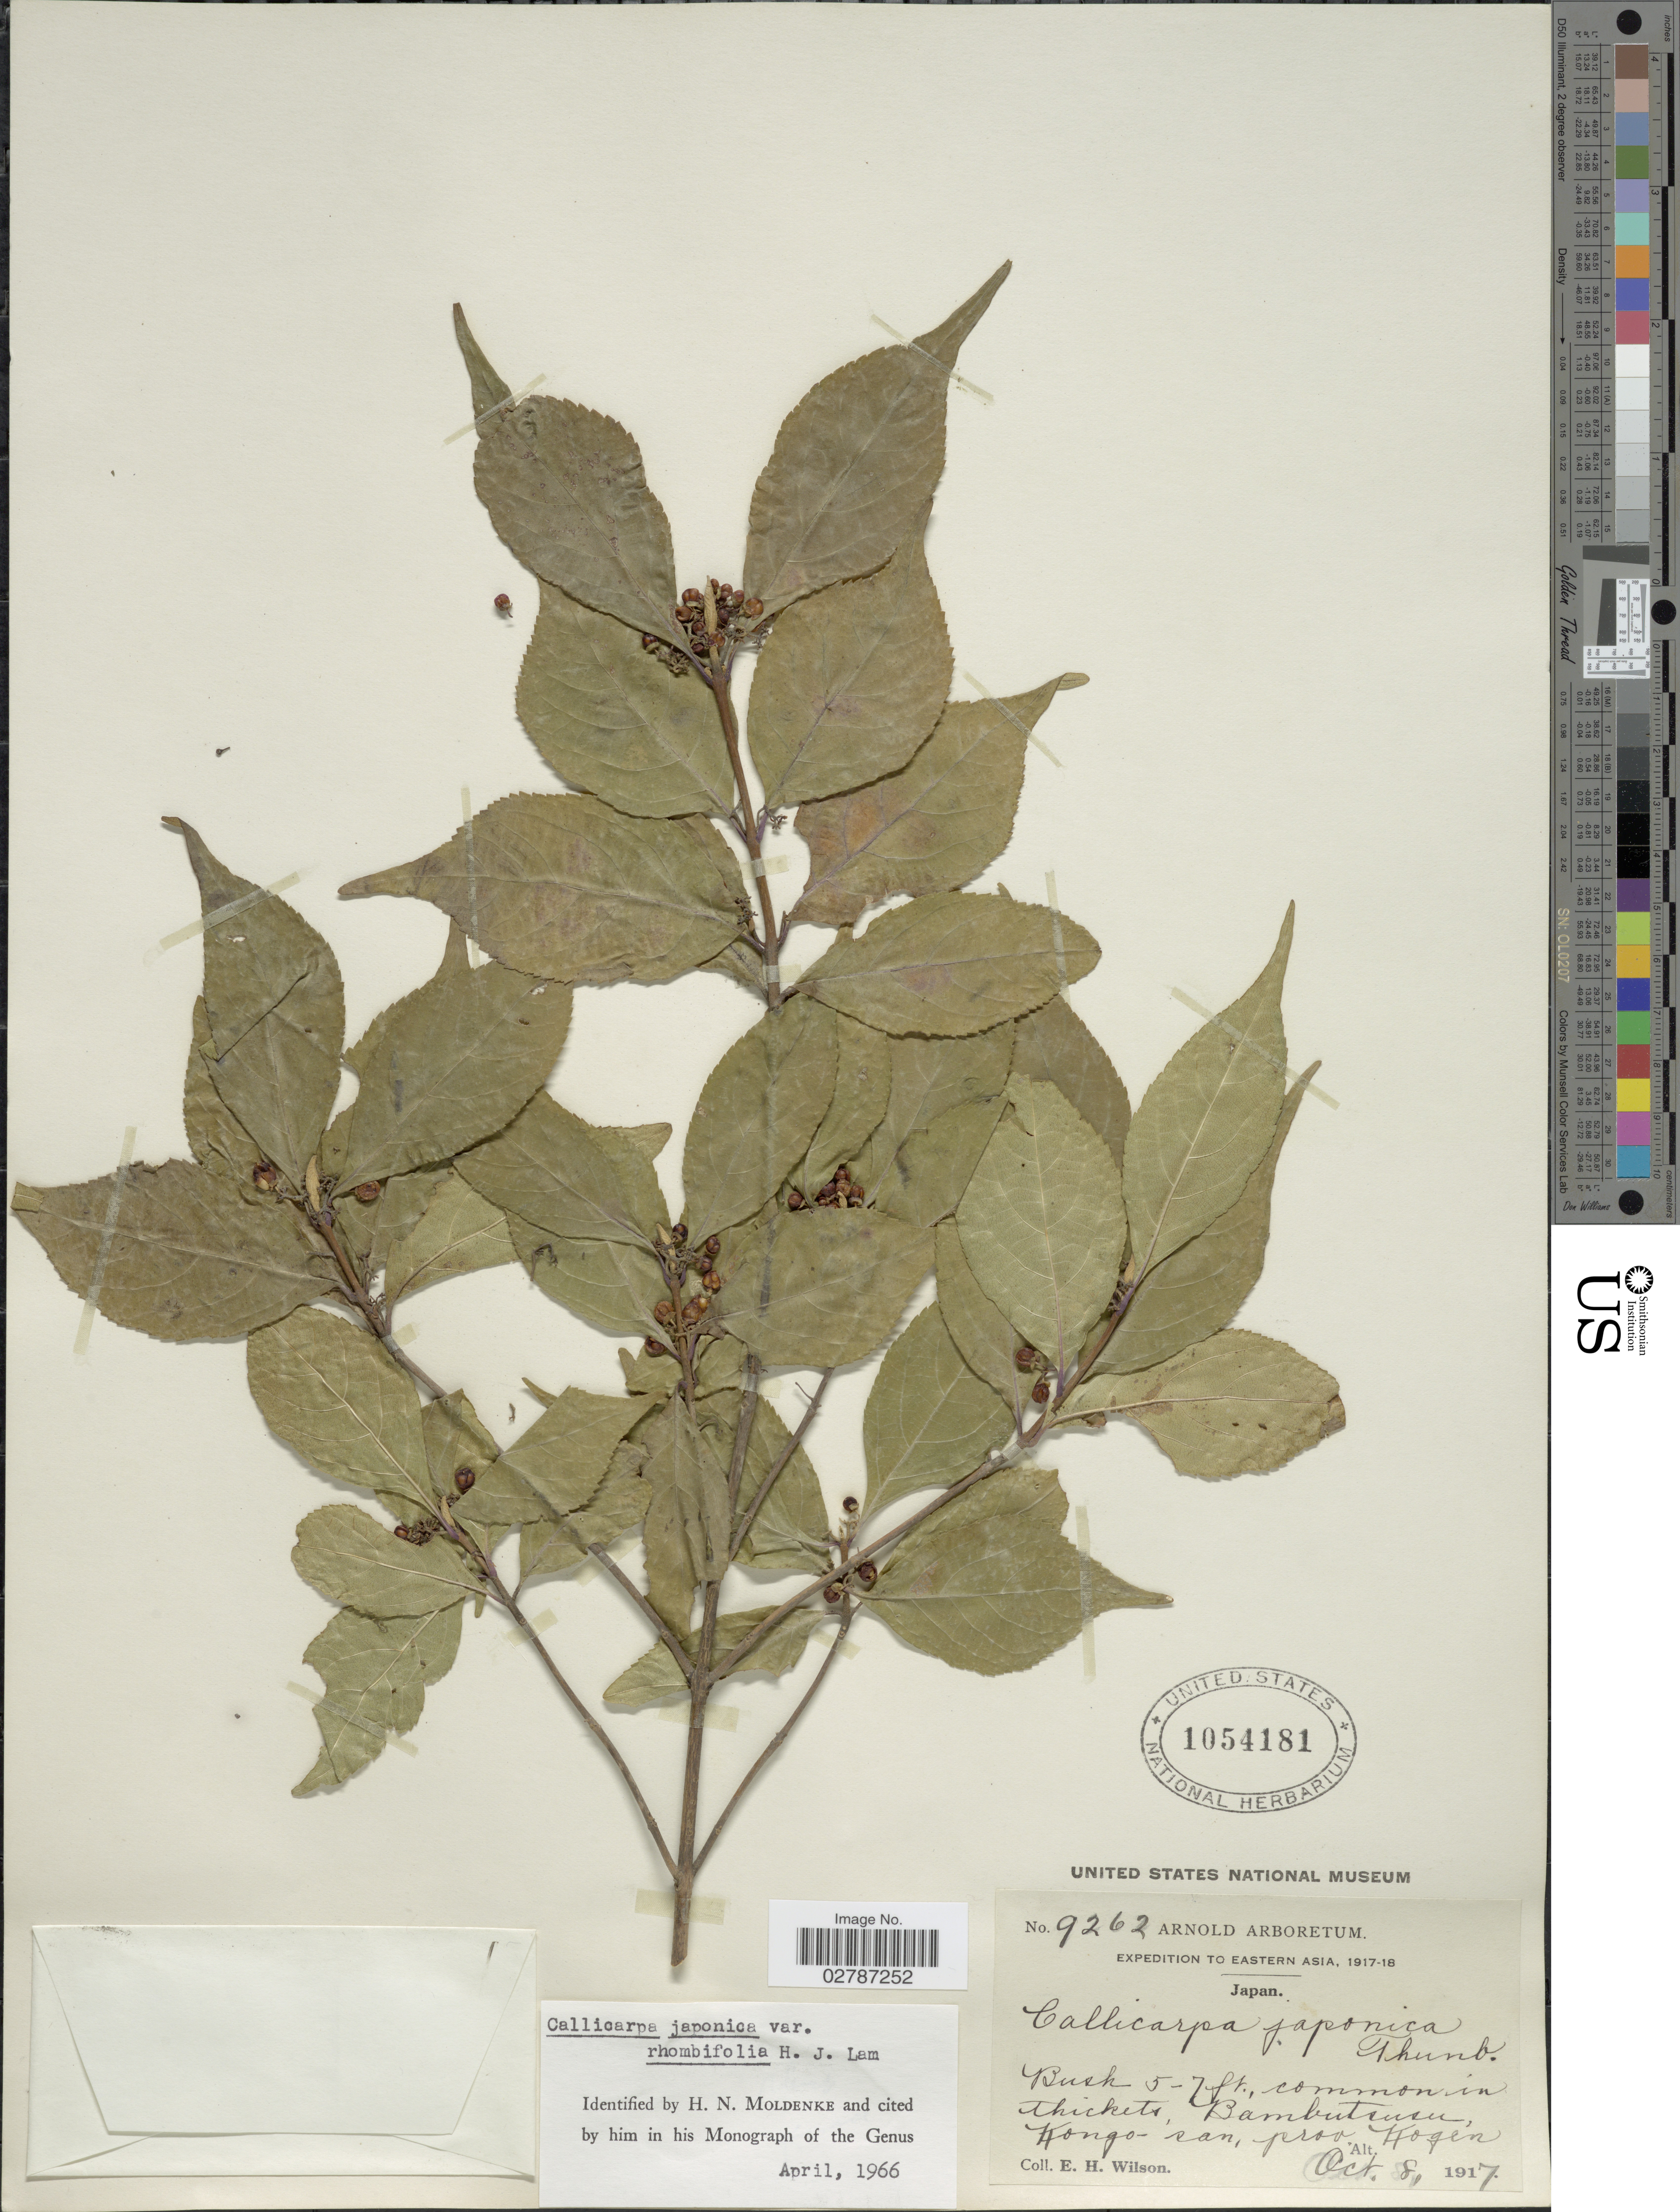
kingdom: Plantae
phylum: Tracheophyta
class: Magnoliopsida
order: Lamiales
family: Lamiaceae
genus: Callicarpa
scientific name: Callicarpa japonica var. rhombifolia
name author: H.J. Lam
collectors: E. Wilson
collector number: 9262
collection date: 1917-10-08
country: Japan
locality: Eastern Asia. Common in thickets, Bambutsusu, Kongo-san, prov. Kogen.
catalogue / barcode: US 1054181